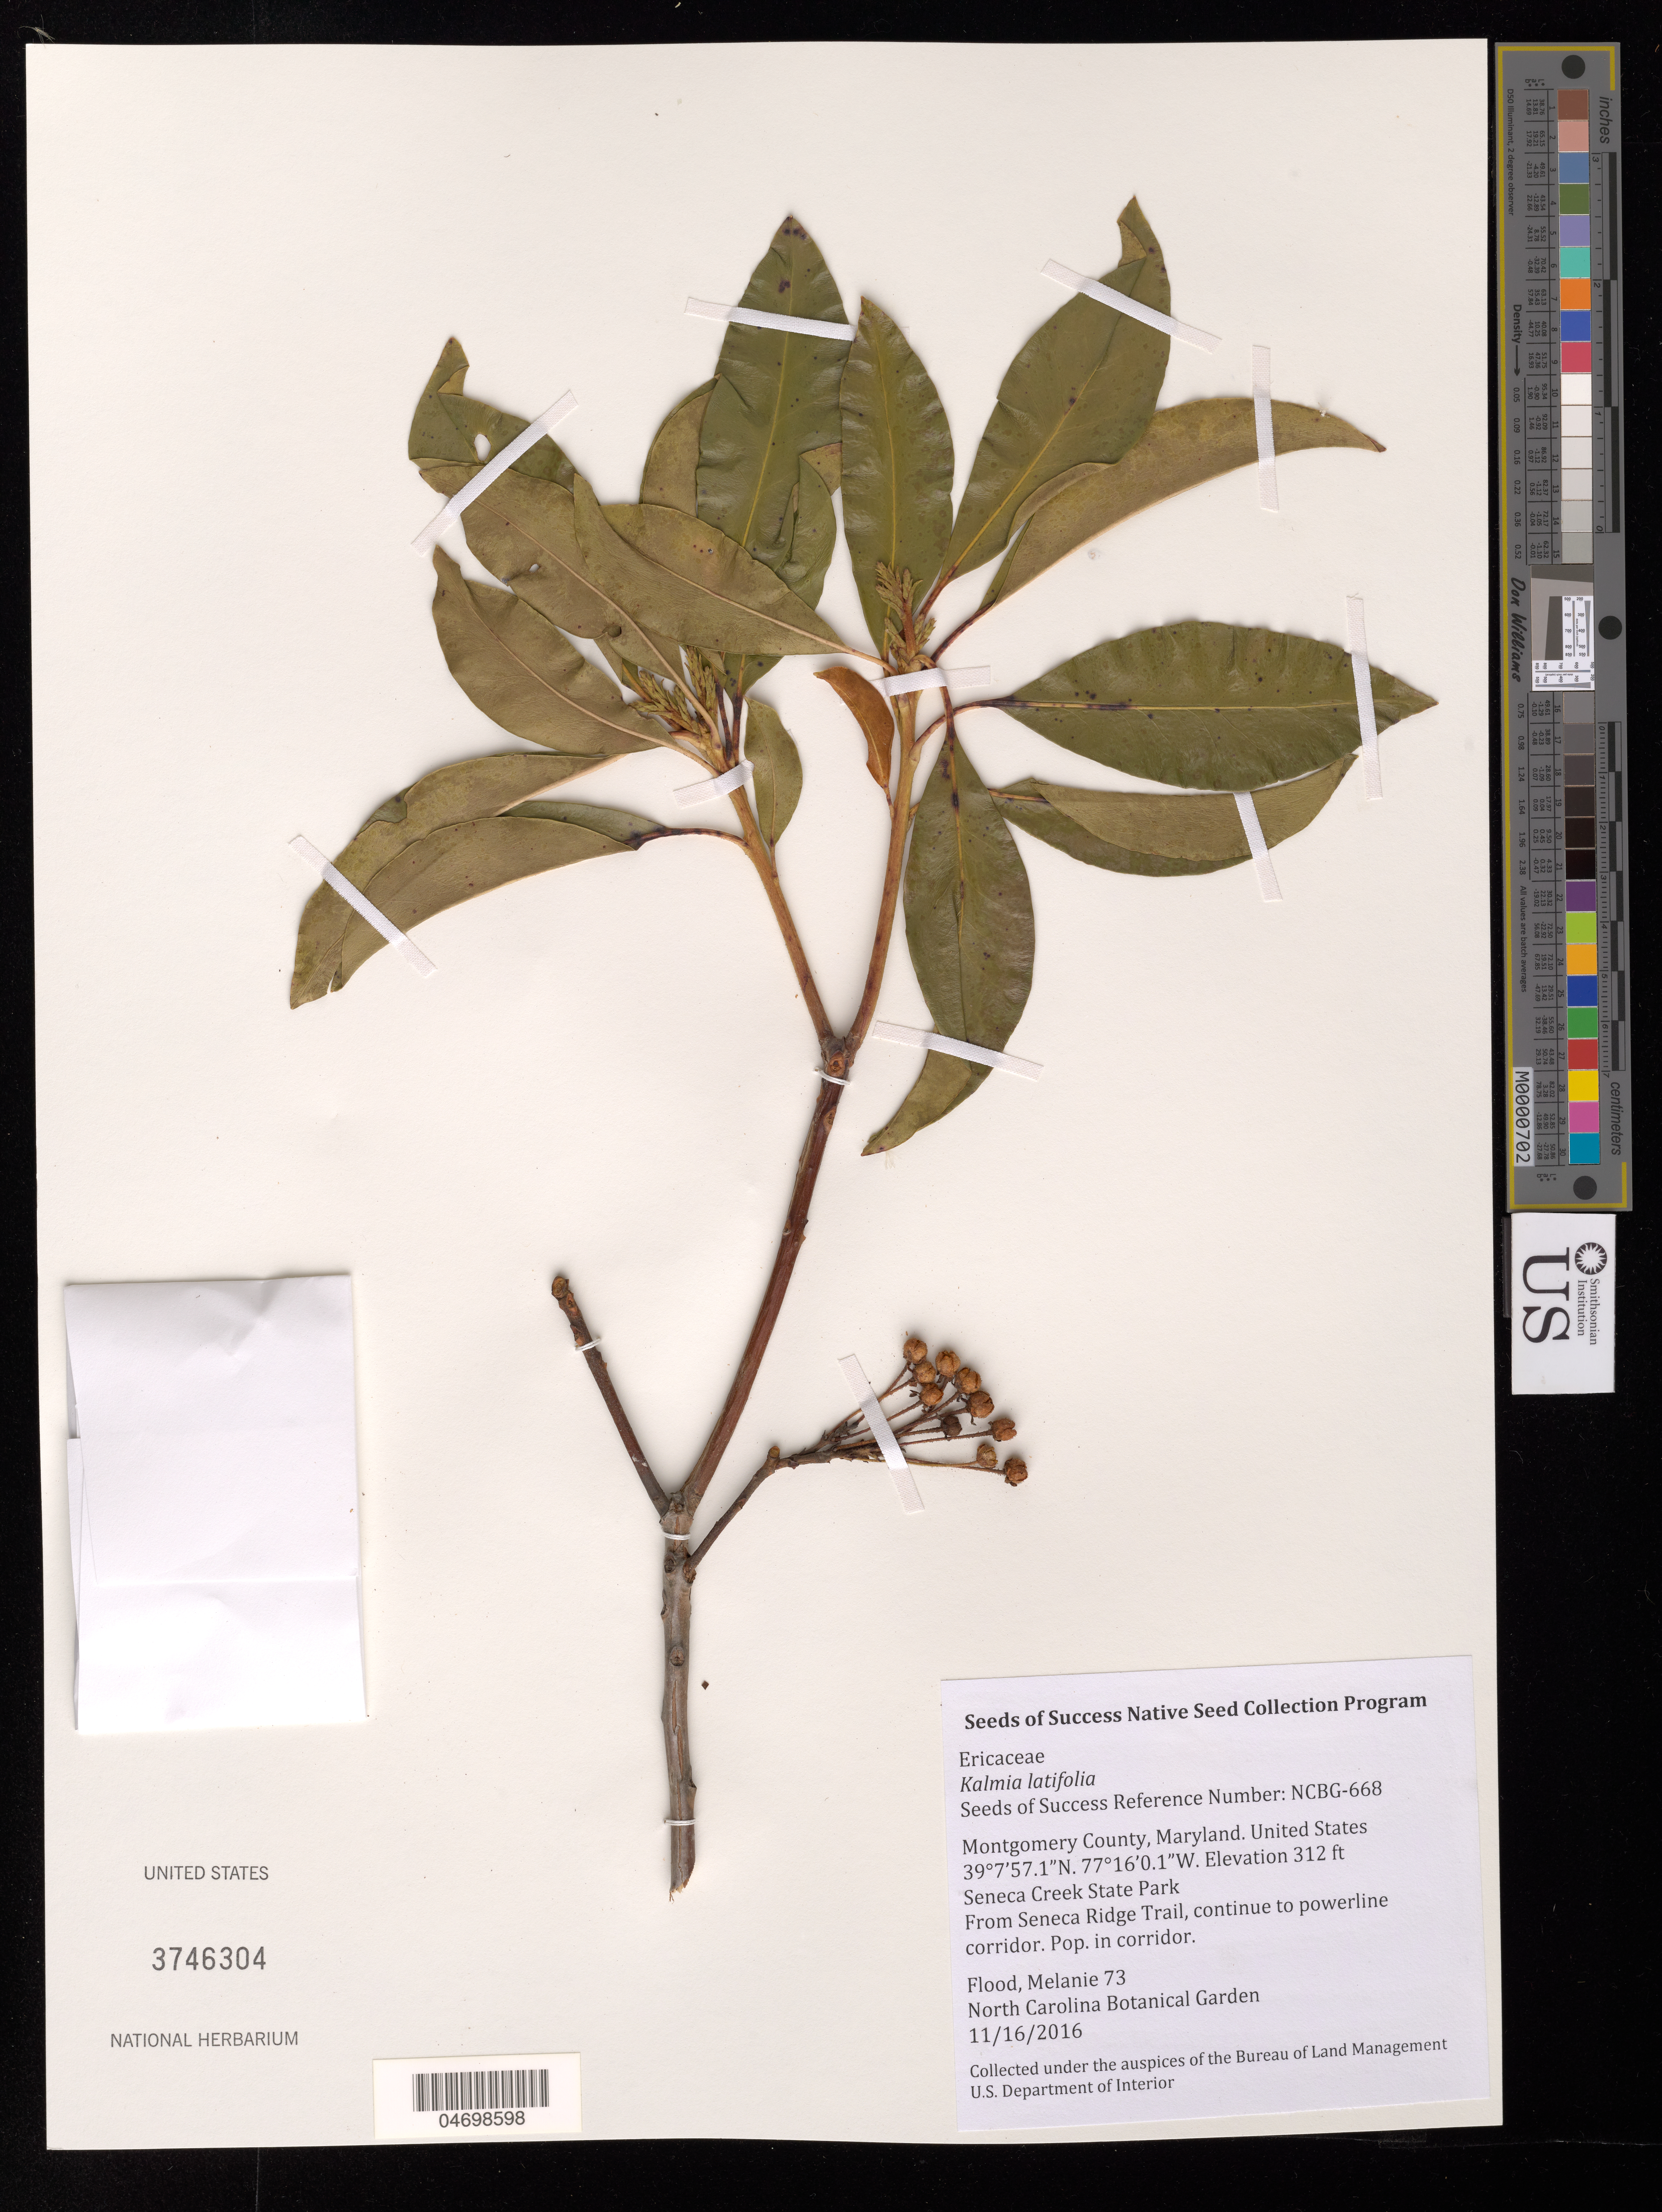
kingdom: Plantae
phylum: Tracheophyta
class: Magnoliopsida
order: Ericales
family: Ericaceae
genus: Kalmia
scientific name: Kalmia latifolia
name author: L.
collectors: M. Flood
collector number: NCBG-668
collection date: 2016-11-16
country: United States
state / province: Maryland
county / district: Montgomery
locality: Seneca Creek State Park, Powerline Corridor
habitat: Powerline Corridor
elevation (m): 95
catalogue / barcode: US 3746304